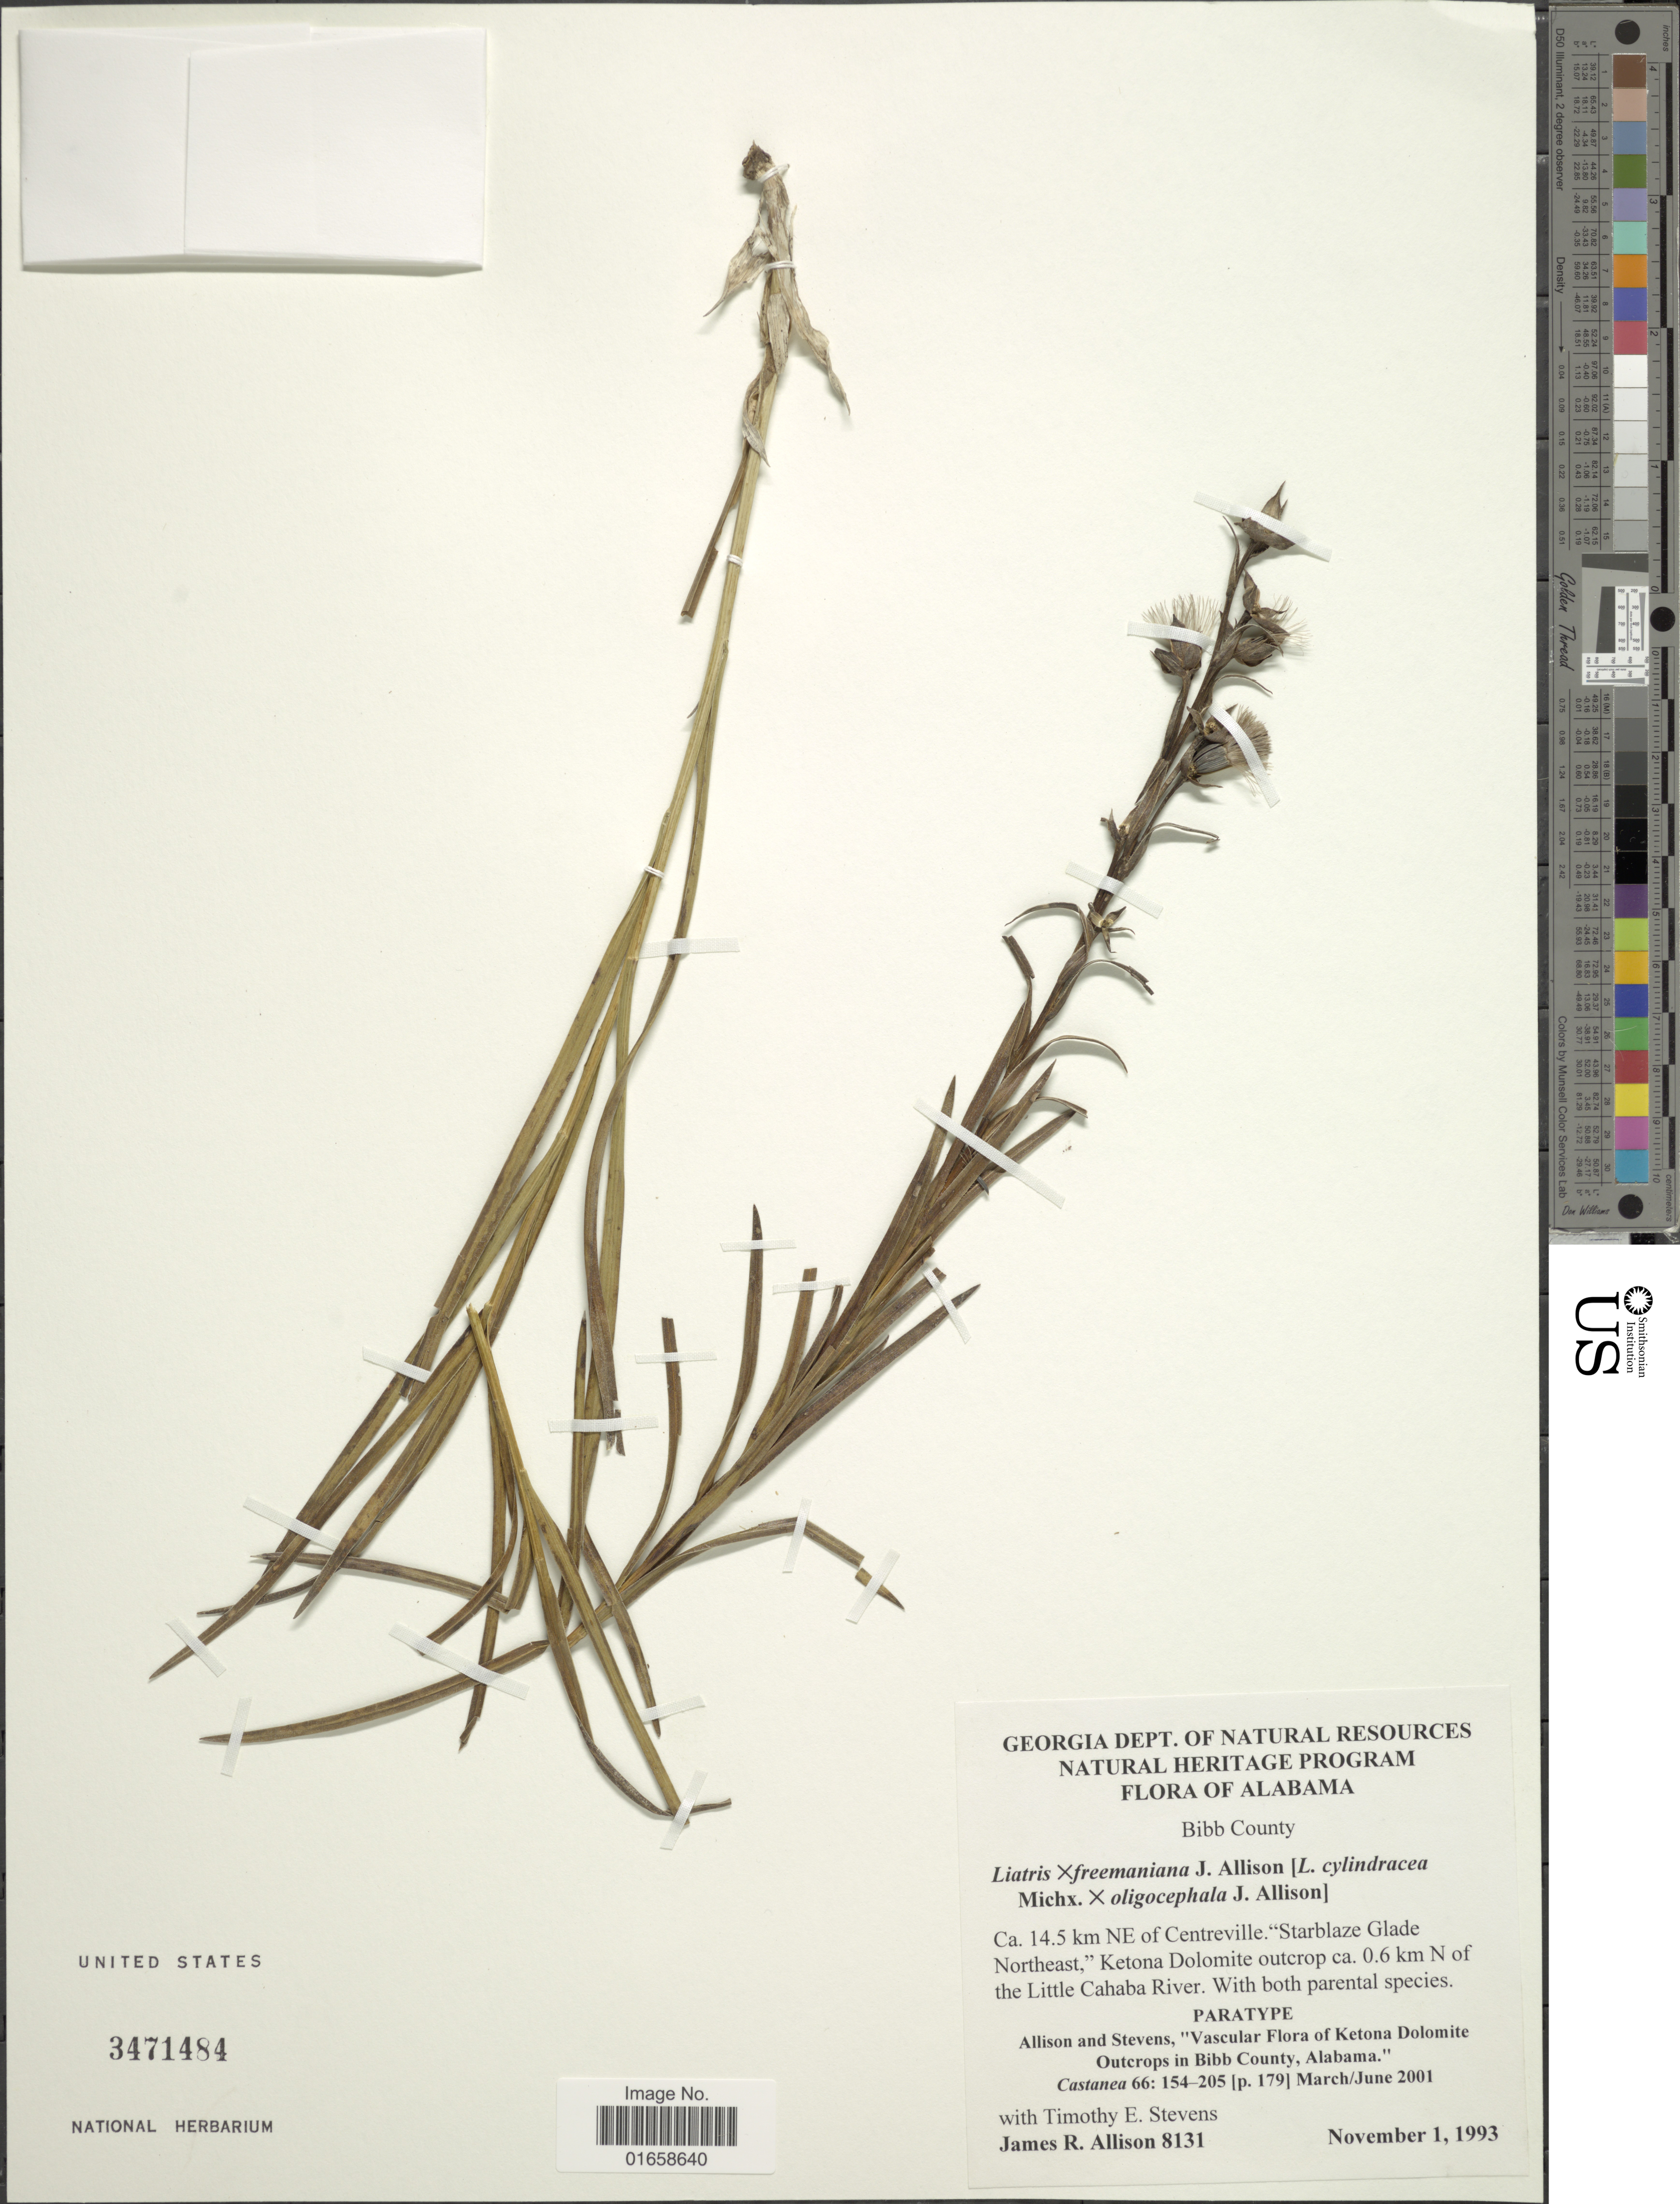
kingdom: Plantae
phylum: Tracheophyta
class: Magnoliopsida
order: Asterales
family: Asteraceae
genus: Liatris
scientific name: Liatris x freemaniana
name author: J.R. Allison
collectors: T. Stevens & J. R. Allison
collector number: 8131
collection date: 1993-11-01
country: United States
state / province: Alabama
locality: Bibb County, ca. 14.5 km NE of Centreville. "Starblaze Glade Northeast", Ketona Dolomite outcrop ca. 0.6 km N of the Little Cahaba River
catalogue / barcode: US 3471484